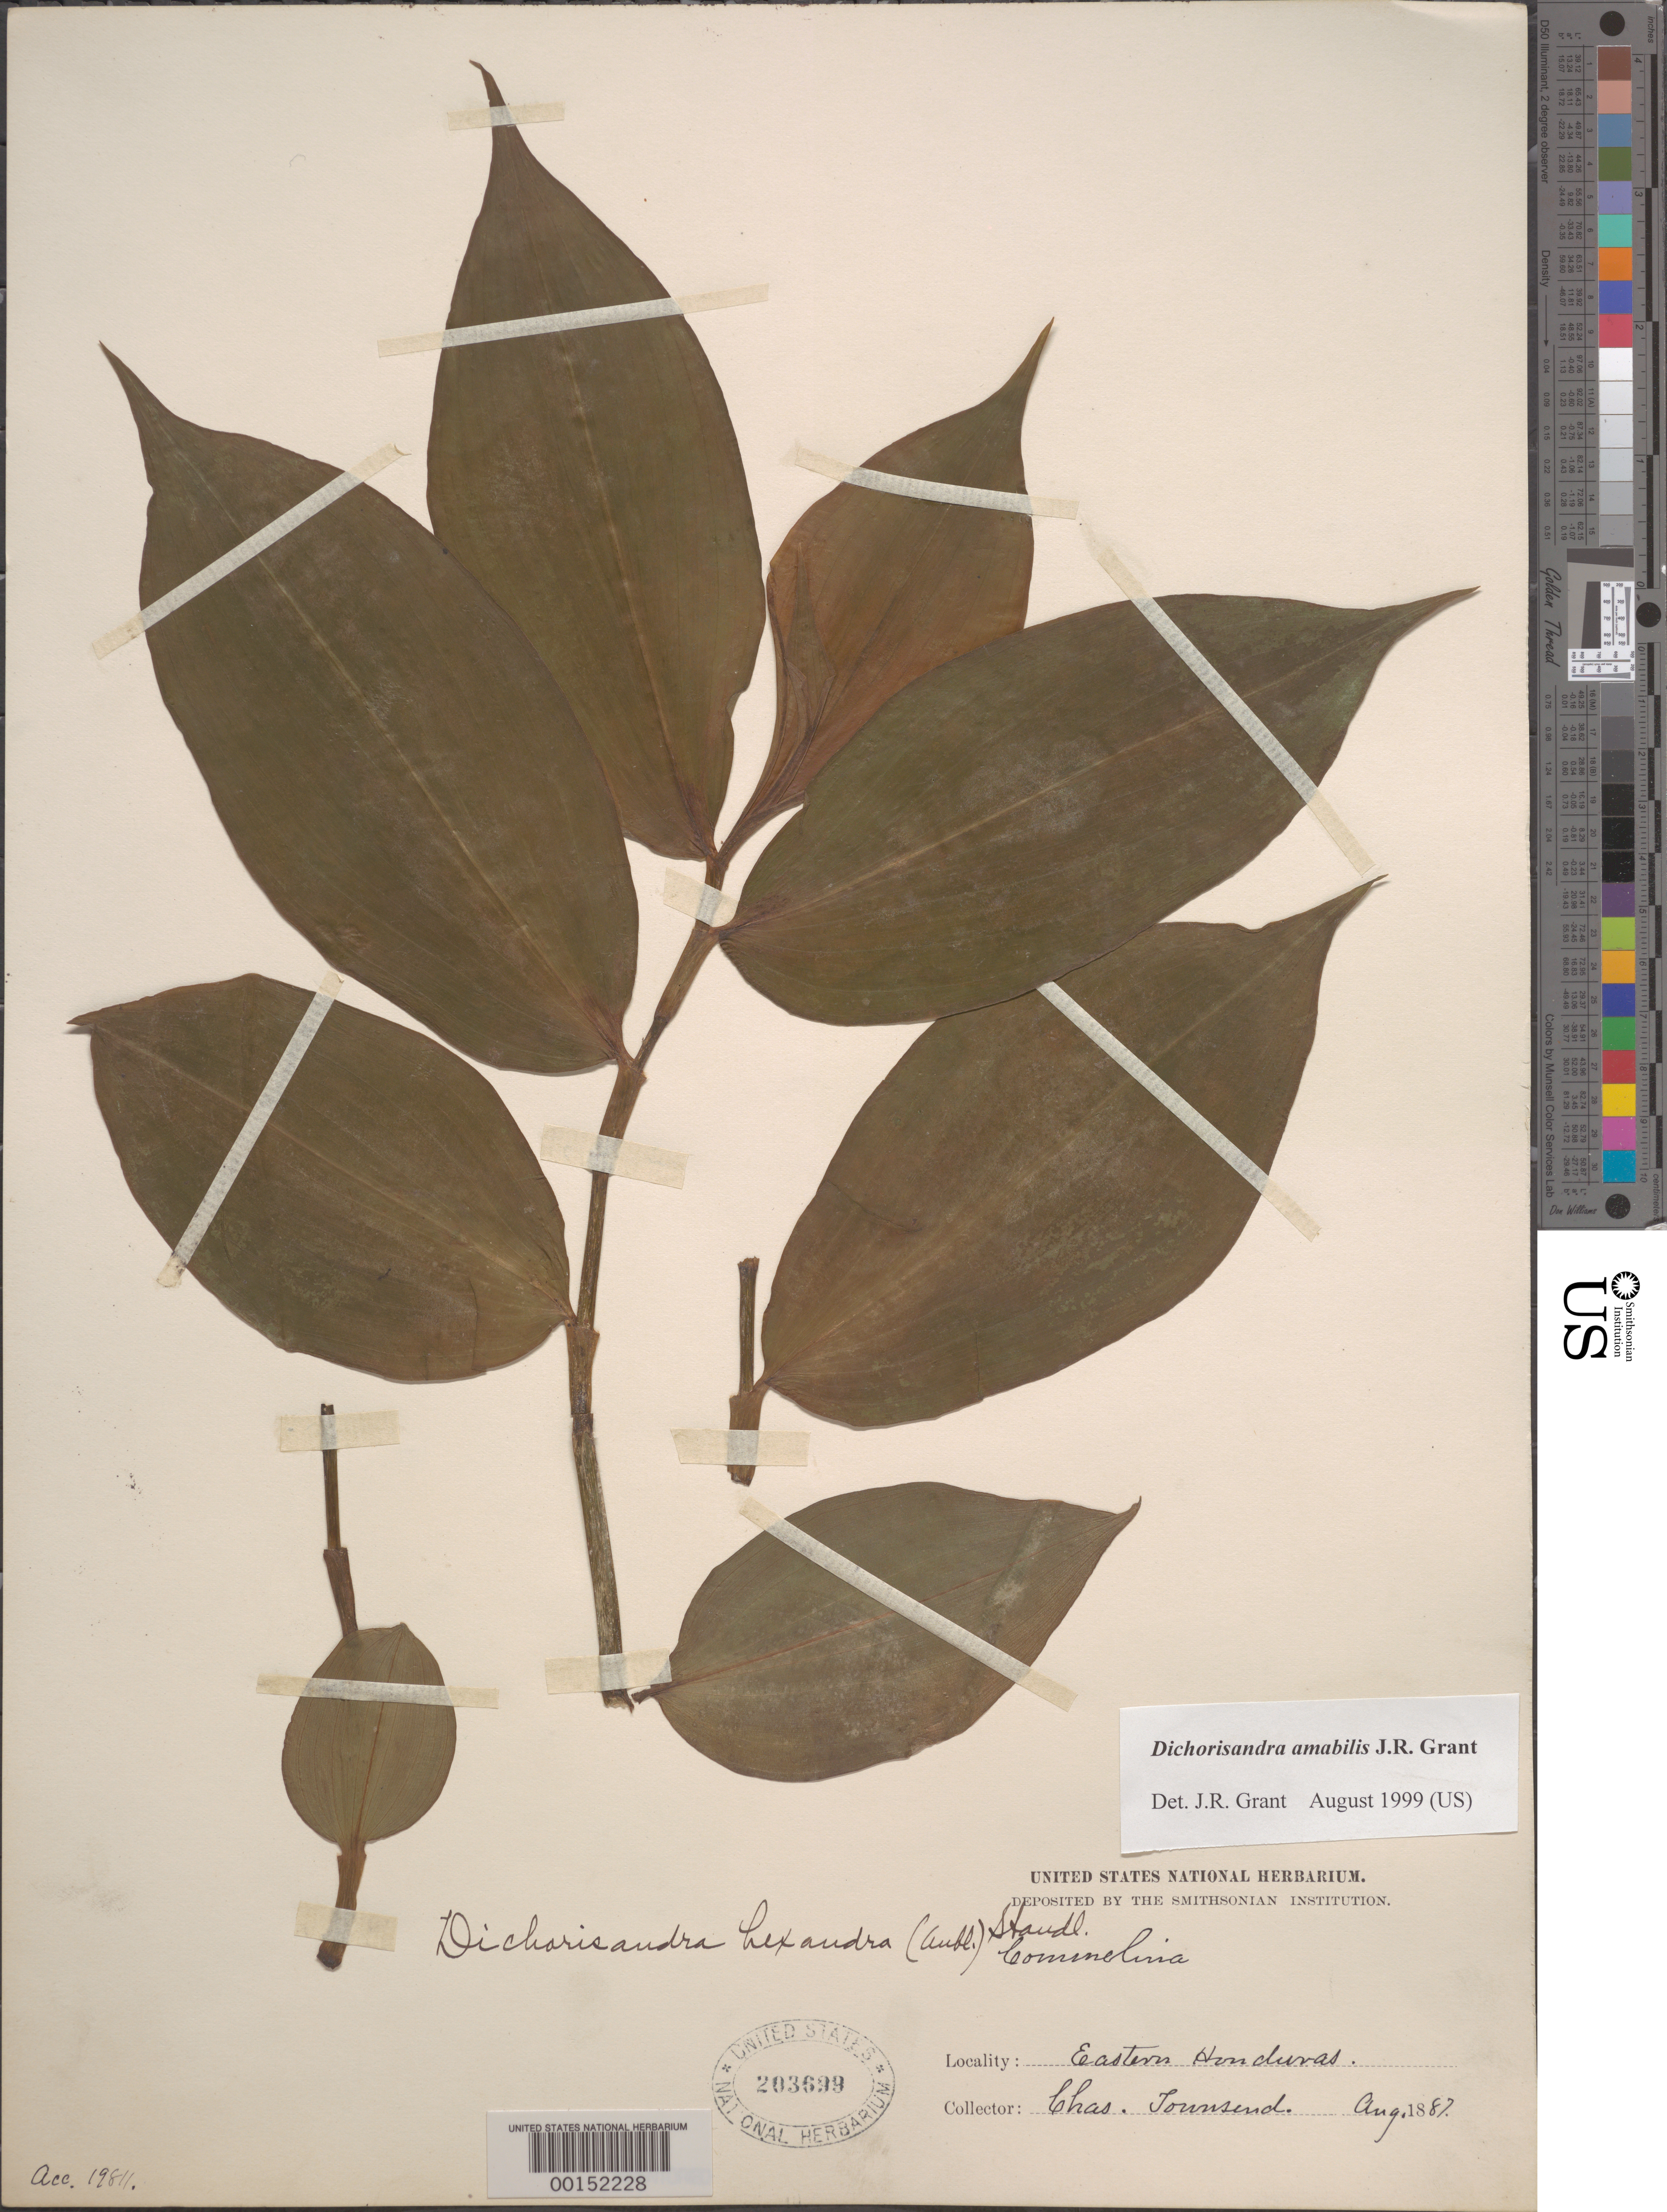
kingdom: Plantae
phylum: Tracheophyta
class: Liliopsida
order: Commelinales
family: Commelinaceae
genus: Dichorisandra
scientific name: Dichorisandra hexandra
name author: (Aubl.) Standl.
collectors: C. Townsend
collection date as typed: Aug 1887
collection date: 1887-08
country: Honduras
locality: Honduras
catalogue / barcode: US 203699